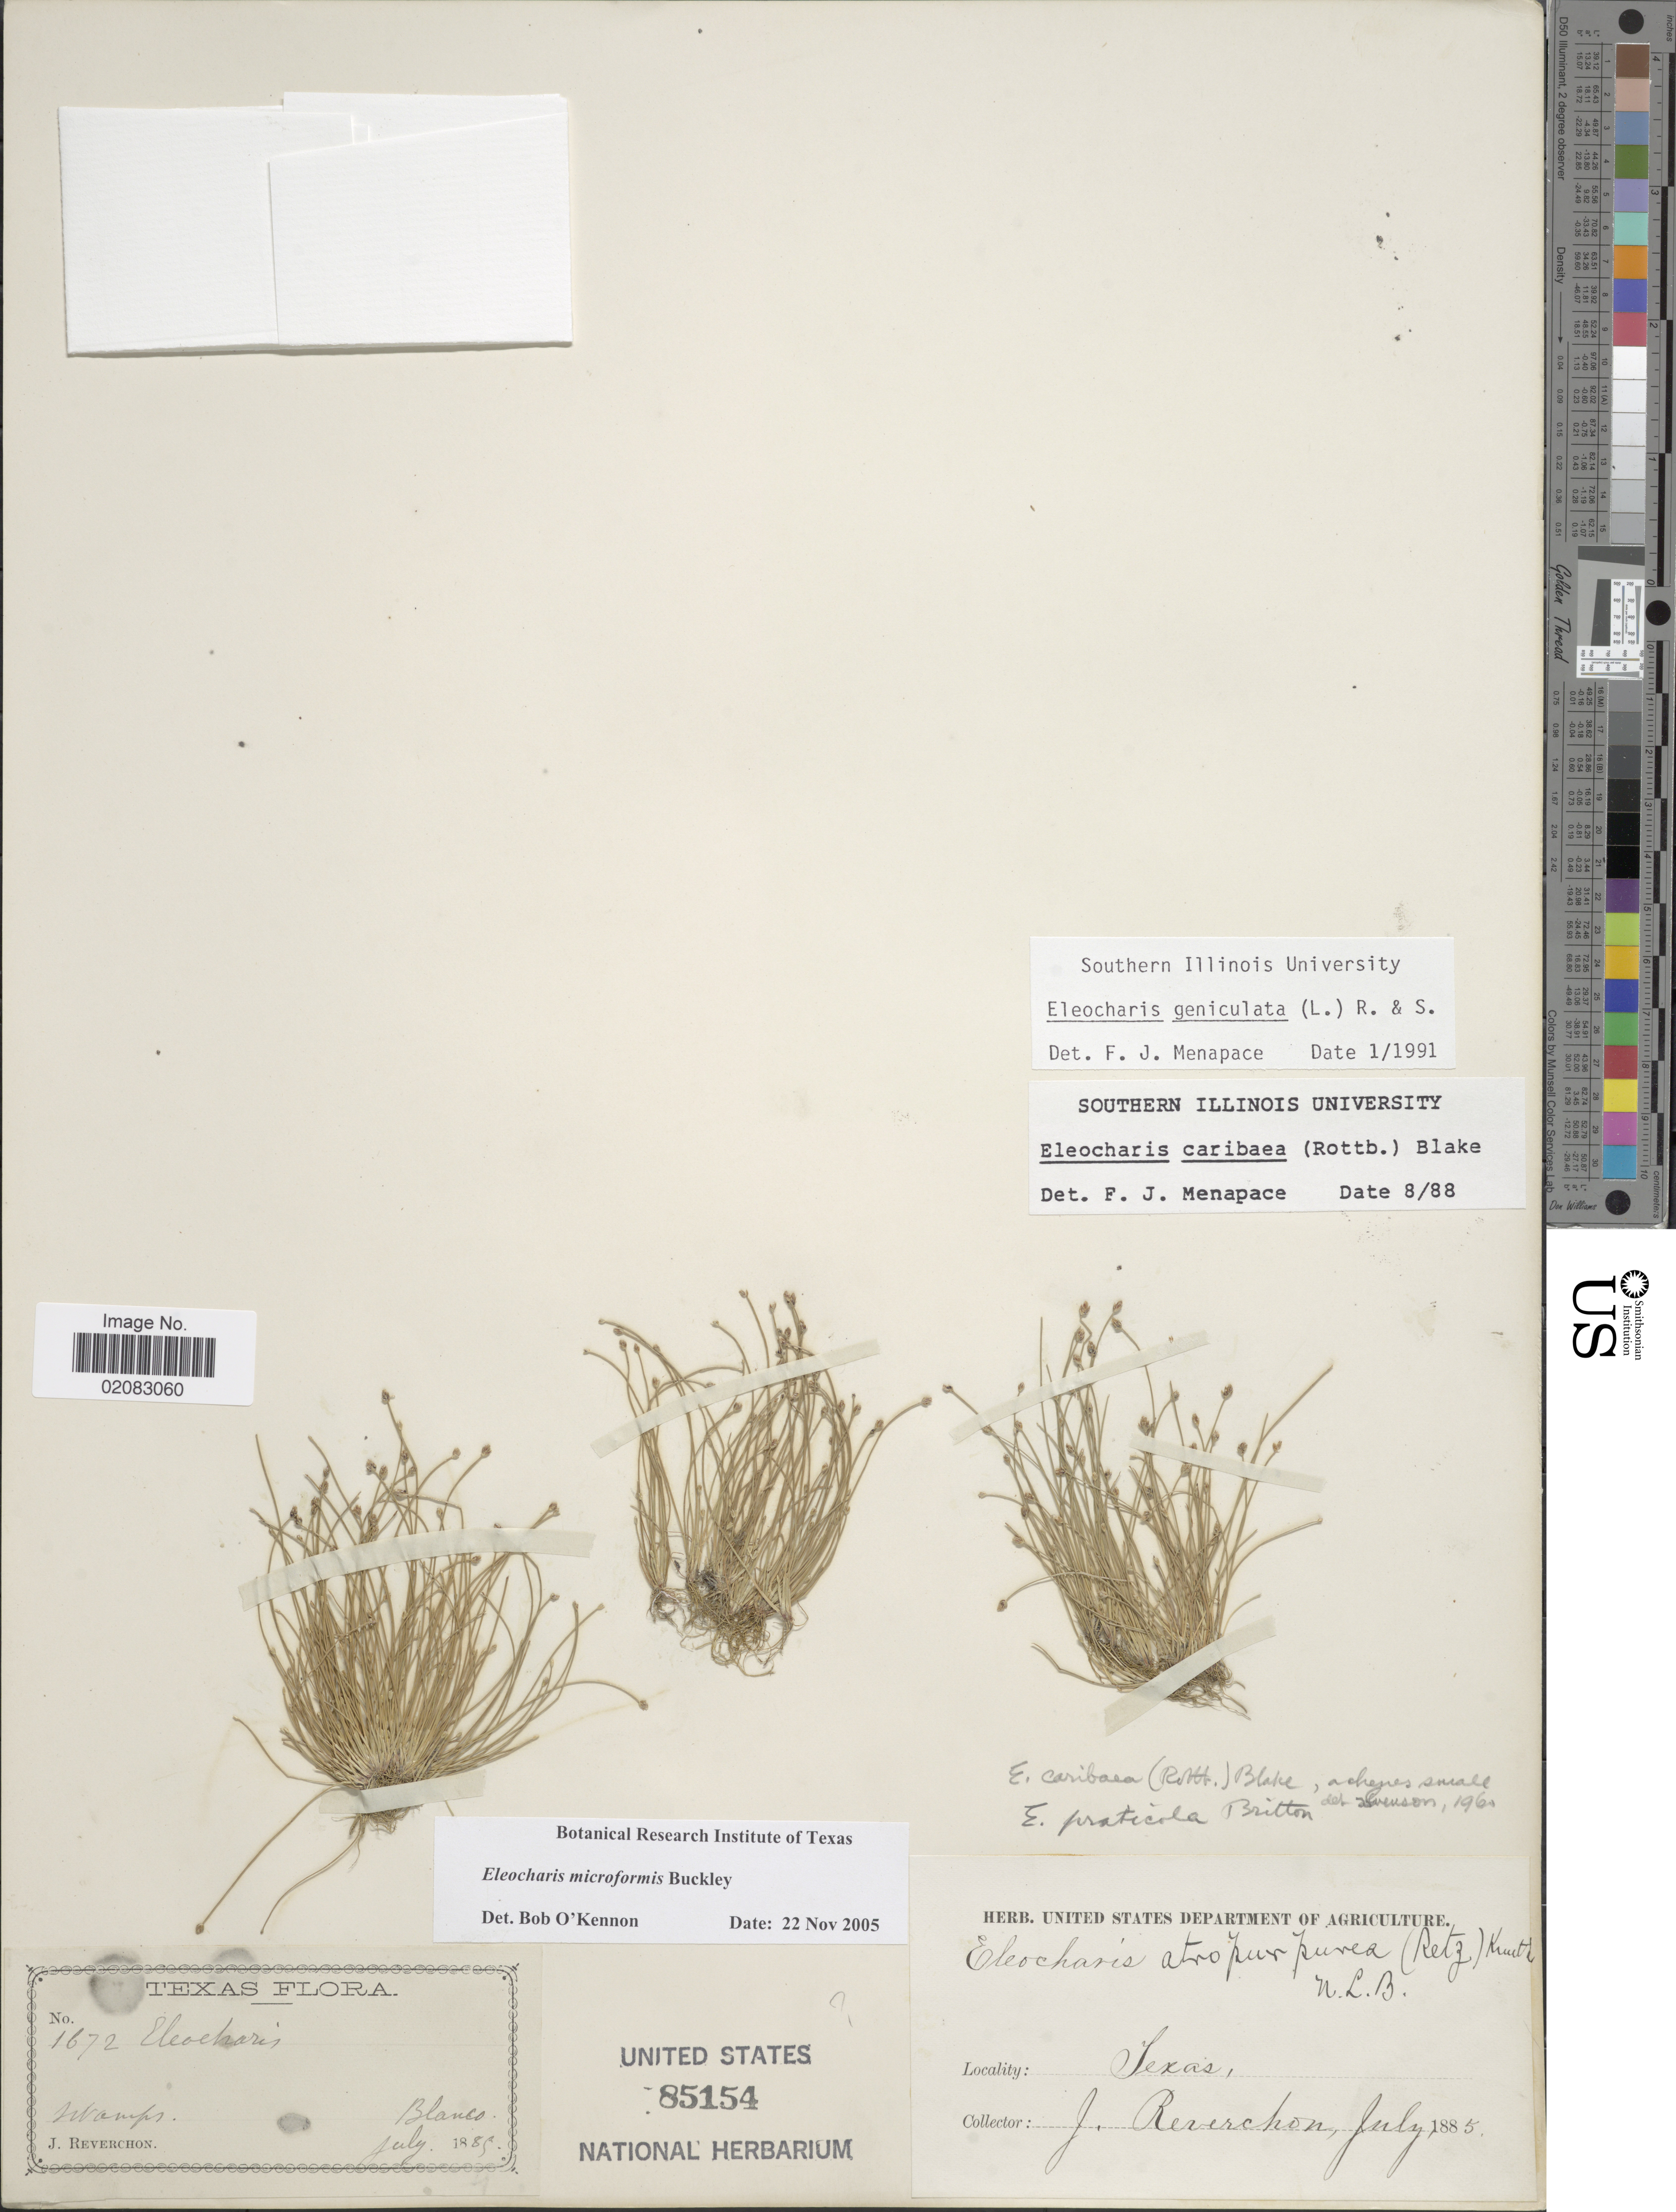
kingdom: Plantae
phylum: Tracheophyta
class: Liliopsida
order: Poales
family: Cyperaceae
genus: Eleocharis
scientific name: Eleocharis microformis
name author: Buckley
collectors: J. Reverchon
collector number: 1672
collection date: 1885-07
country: United States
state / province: Texas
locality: Swamps, Blanco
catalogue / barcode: US 85154